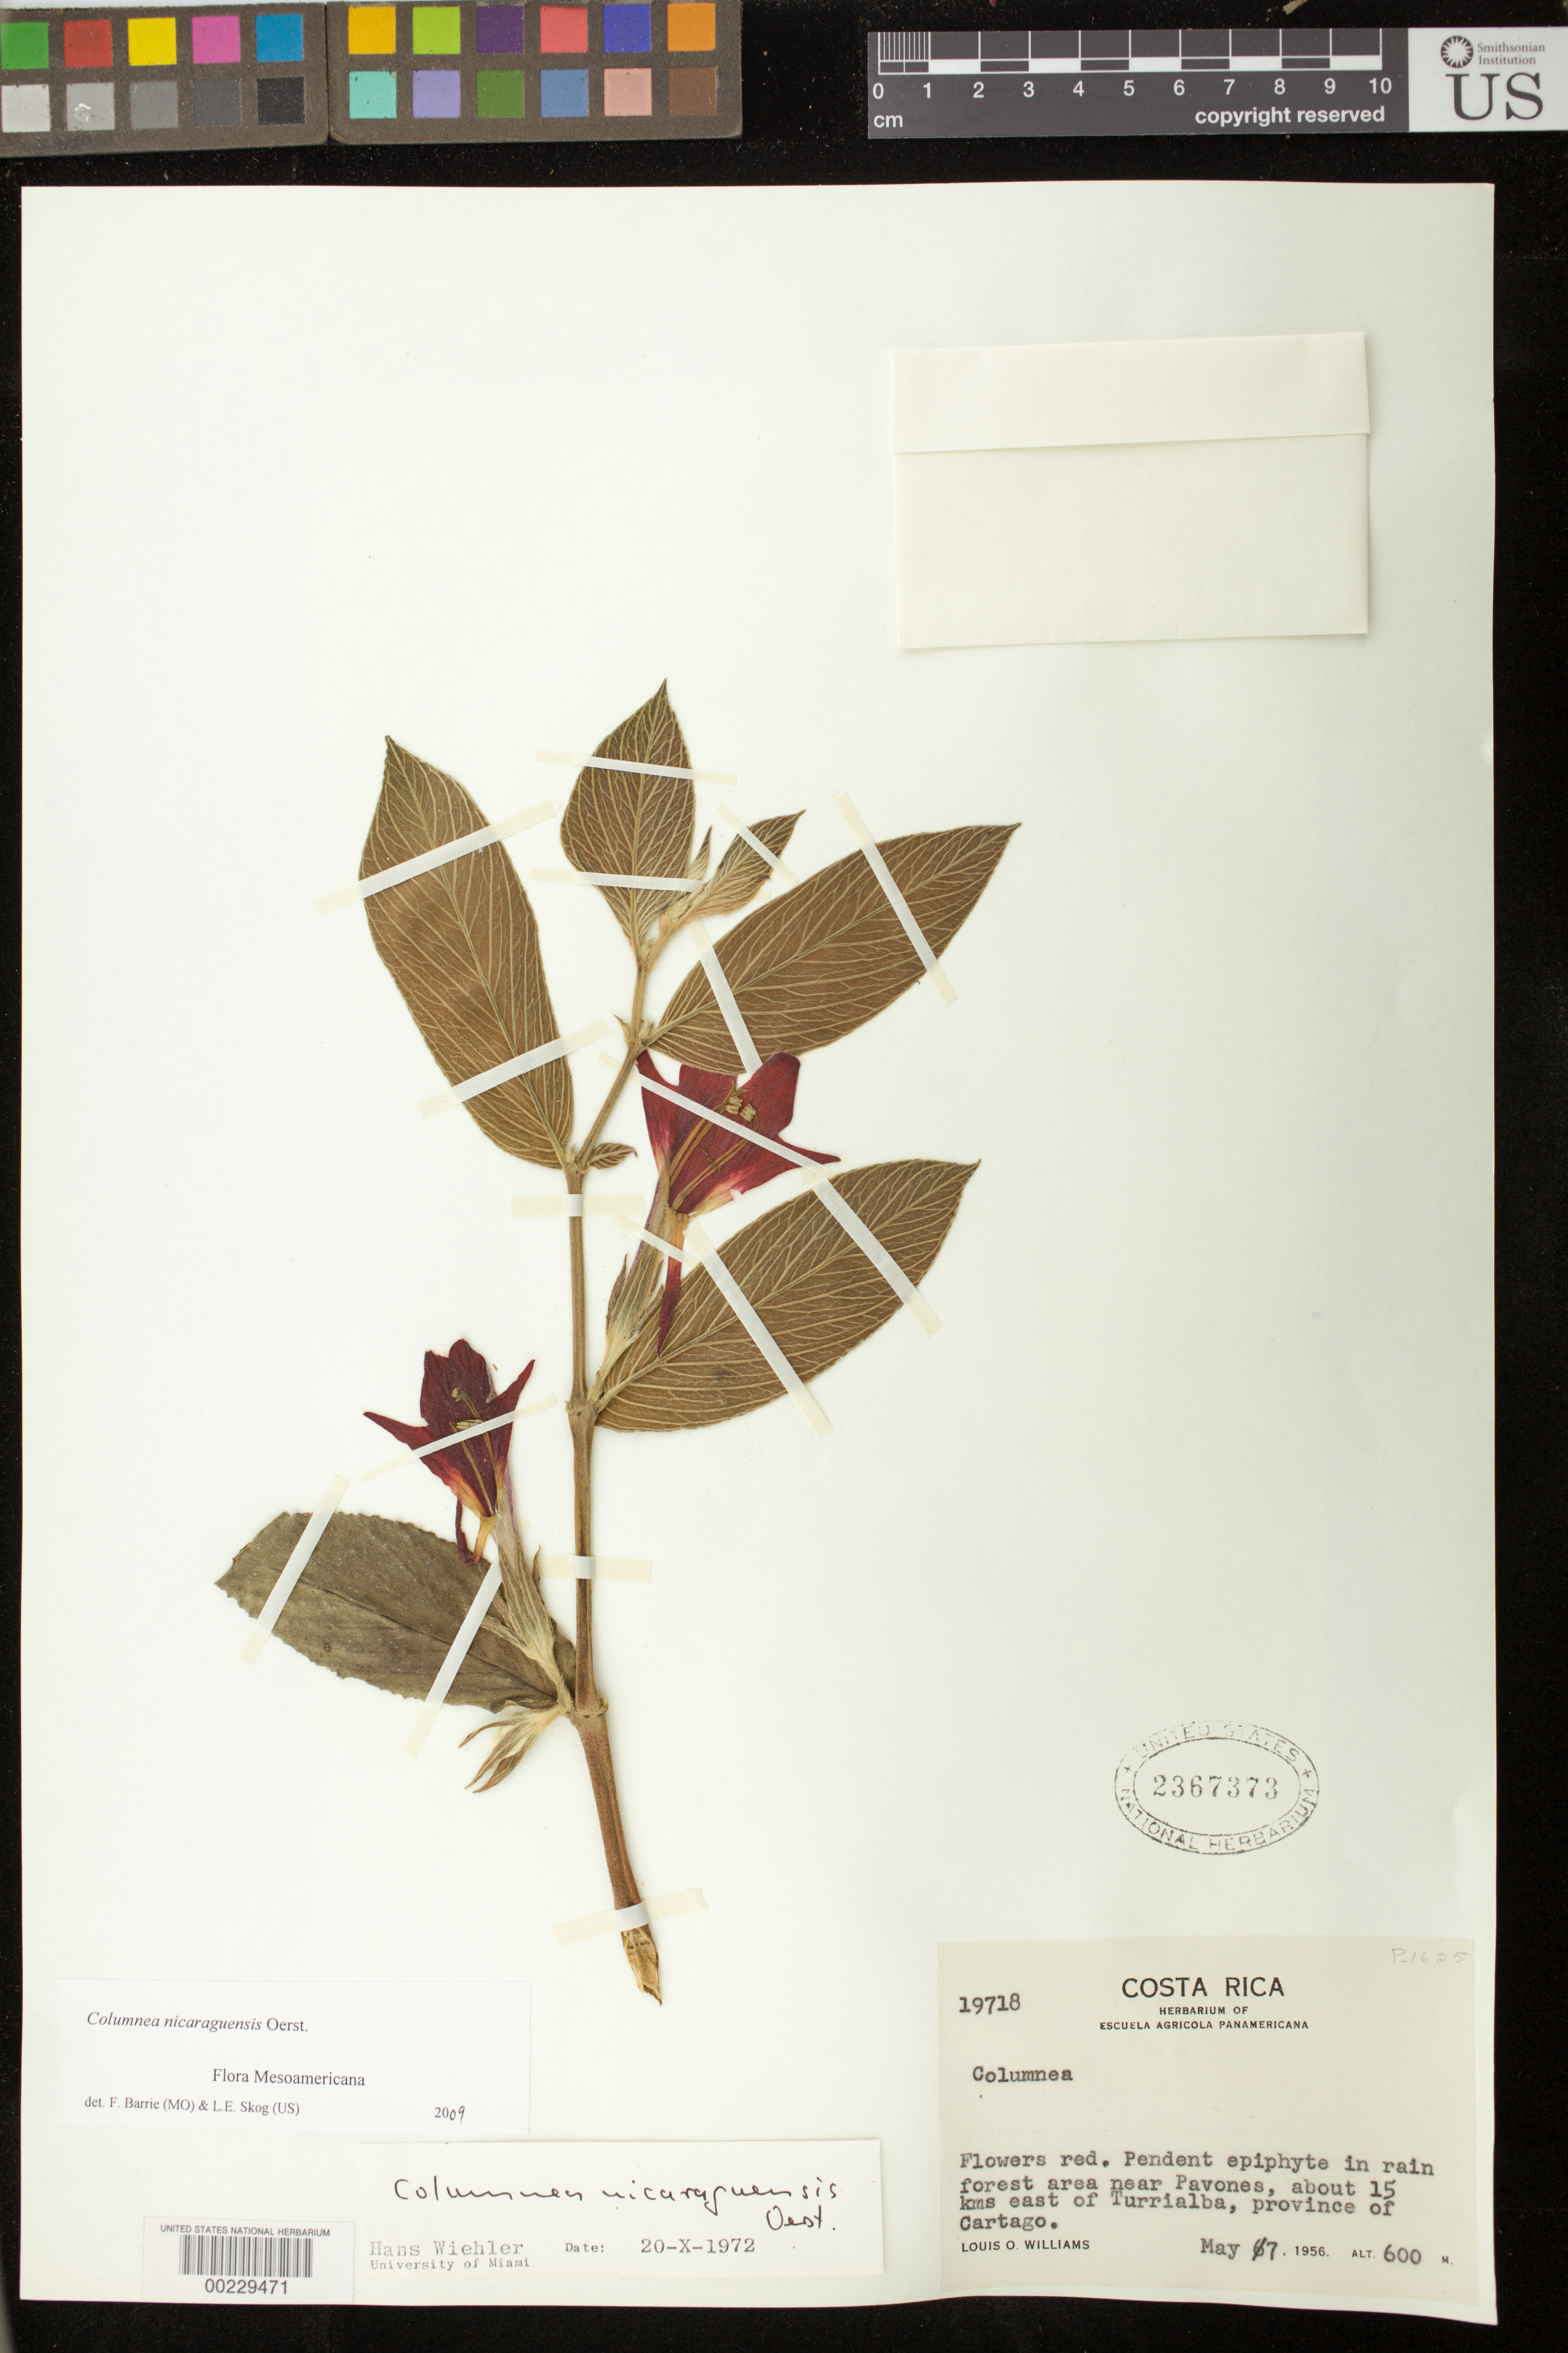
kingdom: Plantae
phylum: Tracheophyta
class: Magnoliopsida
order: Lamiales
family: Gesneriaceae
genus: Columnea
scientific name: Columnea nicaraguensis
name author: Oerst.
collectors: L. O. Williams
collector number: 19718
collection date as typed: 07 May 1956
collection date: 1956-05-07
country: Costa Rica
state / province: Cartago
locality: Near Pavones, about 15 km E of Turrialba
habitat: In rain forest area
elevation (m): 600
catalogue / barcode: US 2367373